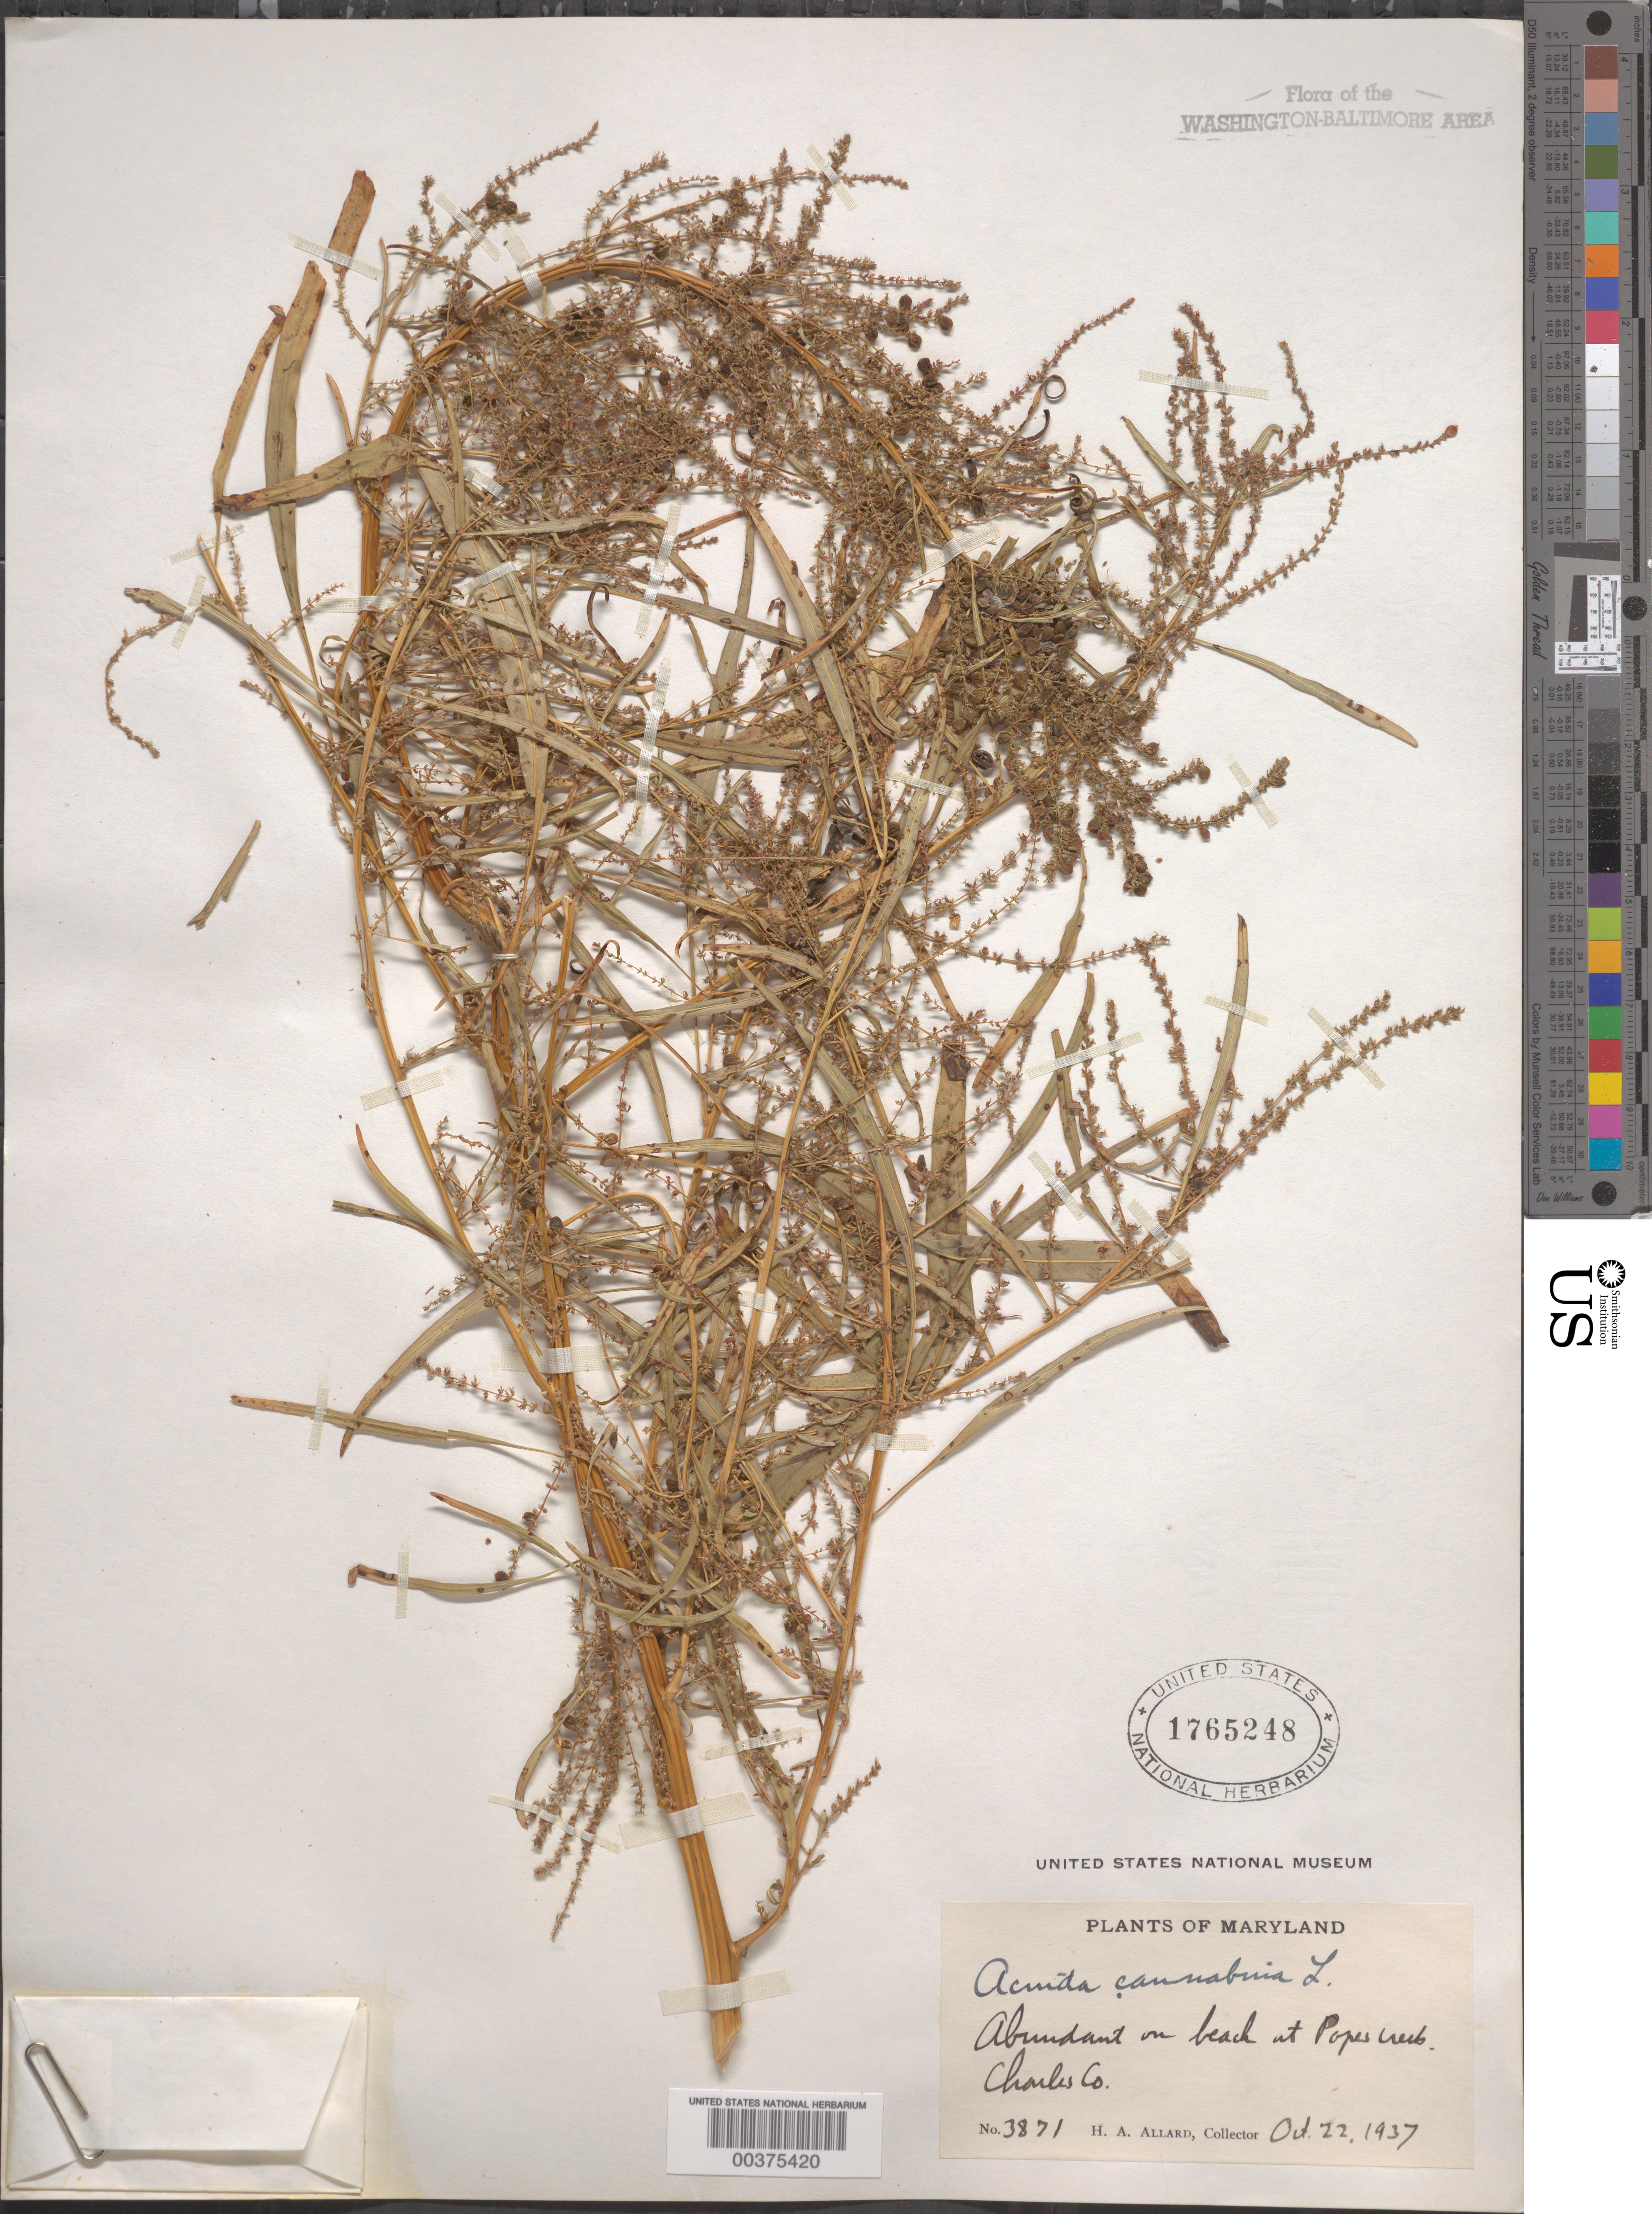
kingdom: Plantae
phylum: Tracheophyta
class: Magnoliopsida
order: Caryophyllales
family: Amaranthaceae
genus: Amaranthus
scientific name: Amaranthus cannabinus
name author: (L.) E.G. F. Sauer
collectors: H. A. Allard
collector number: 3871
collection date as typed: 22 Oct 1937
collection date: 1937-10-22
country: United States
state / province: Maryland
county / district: Charles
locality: Popes Creek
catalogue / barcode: US 1765248